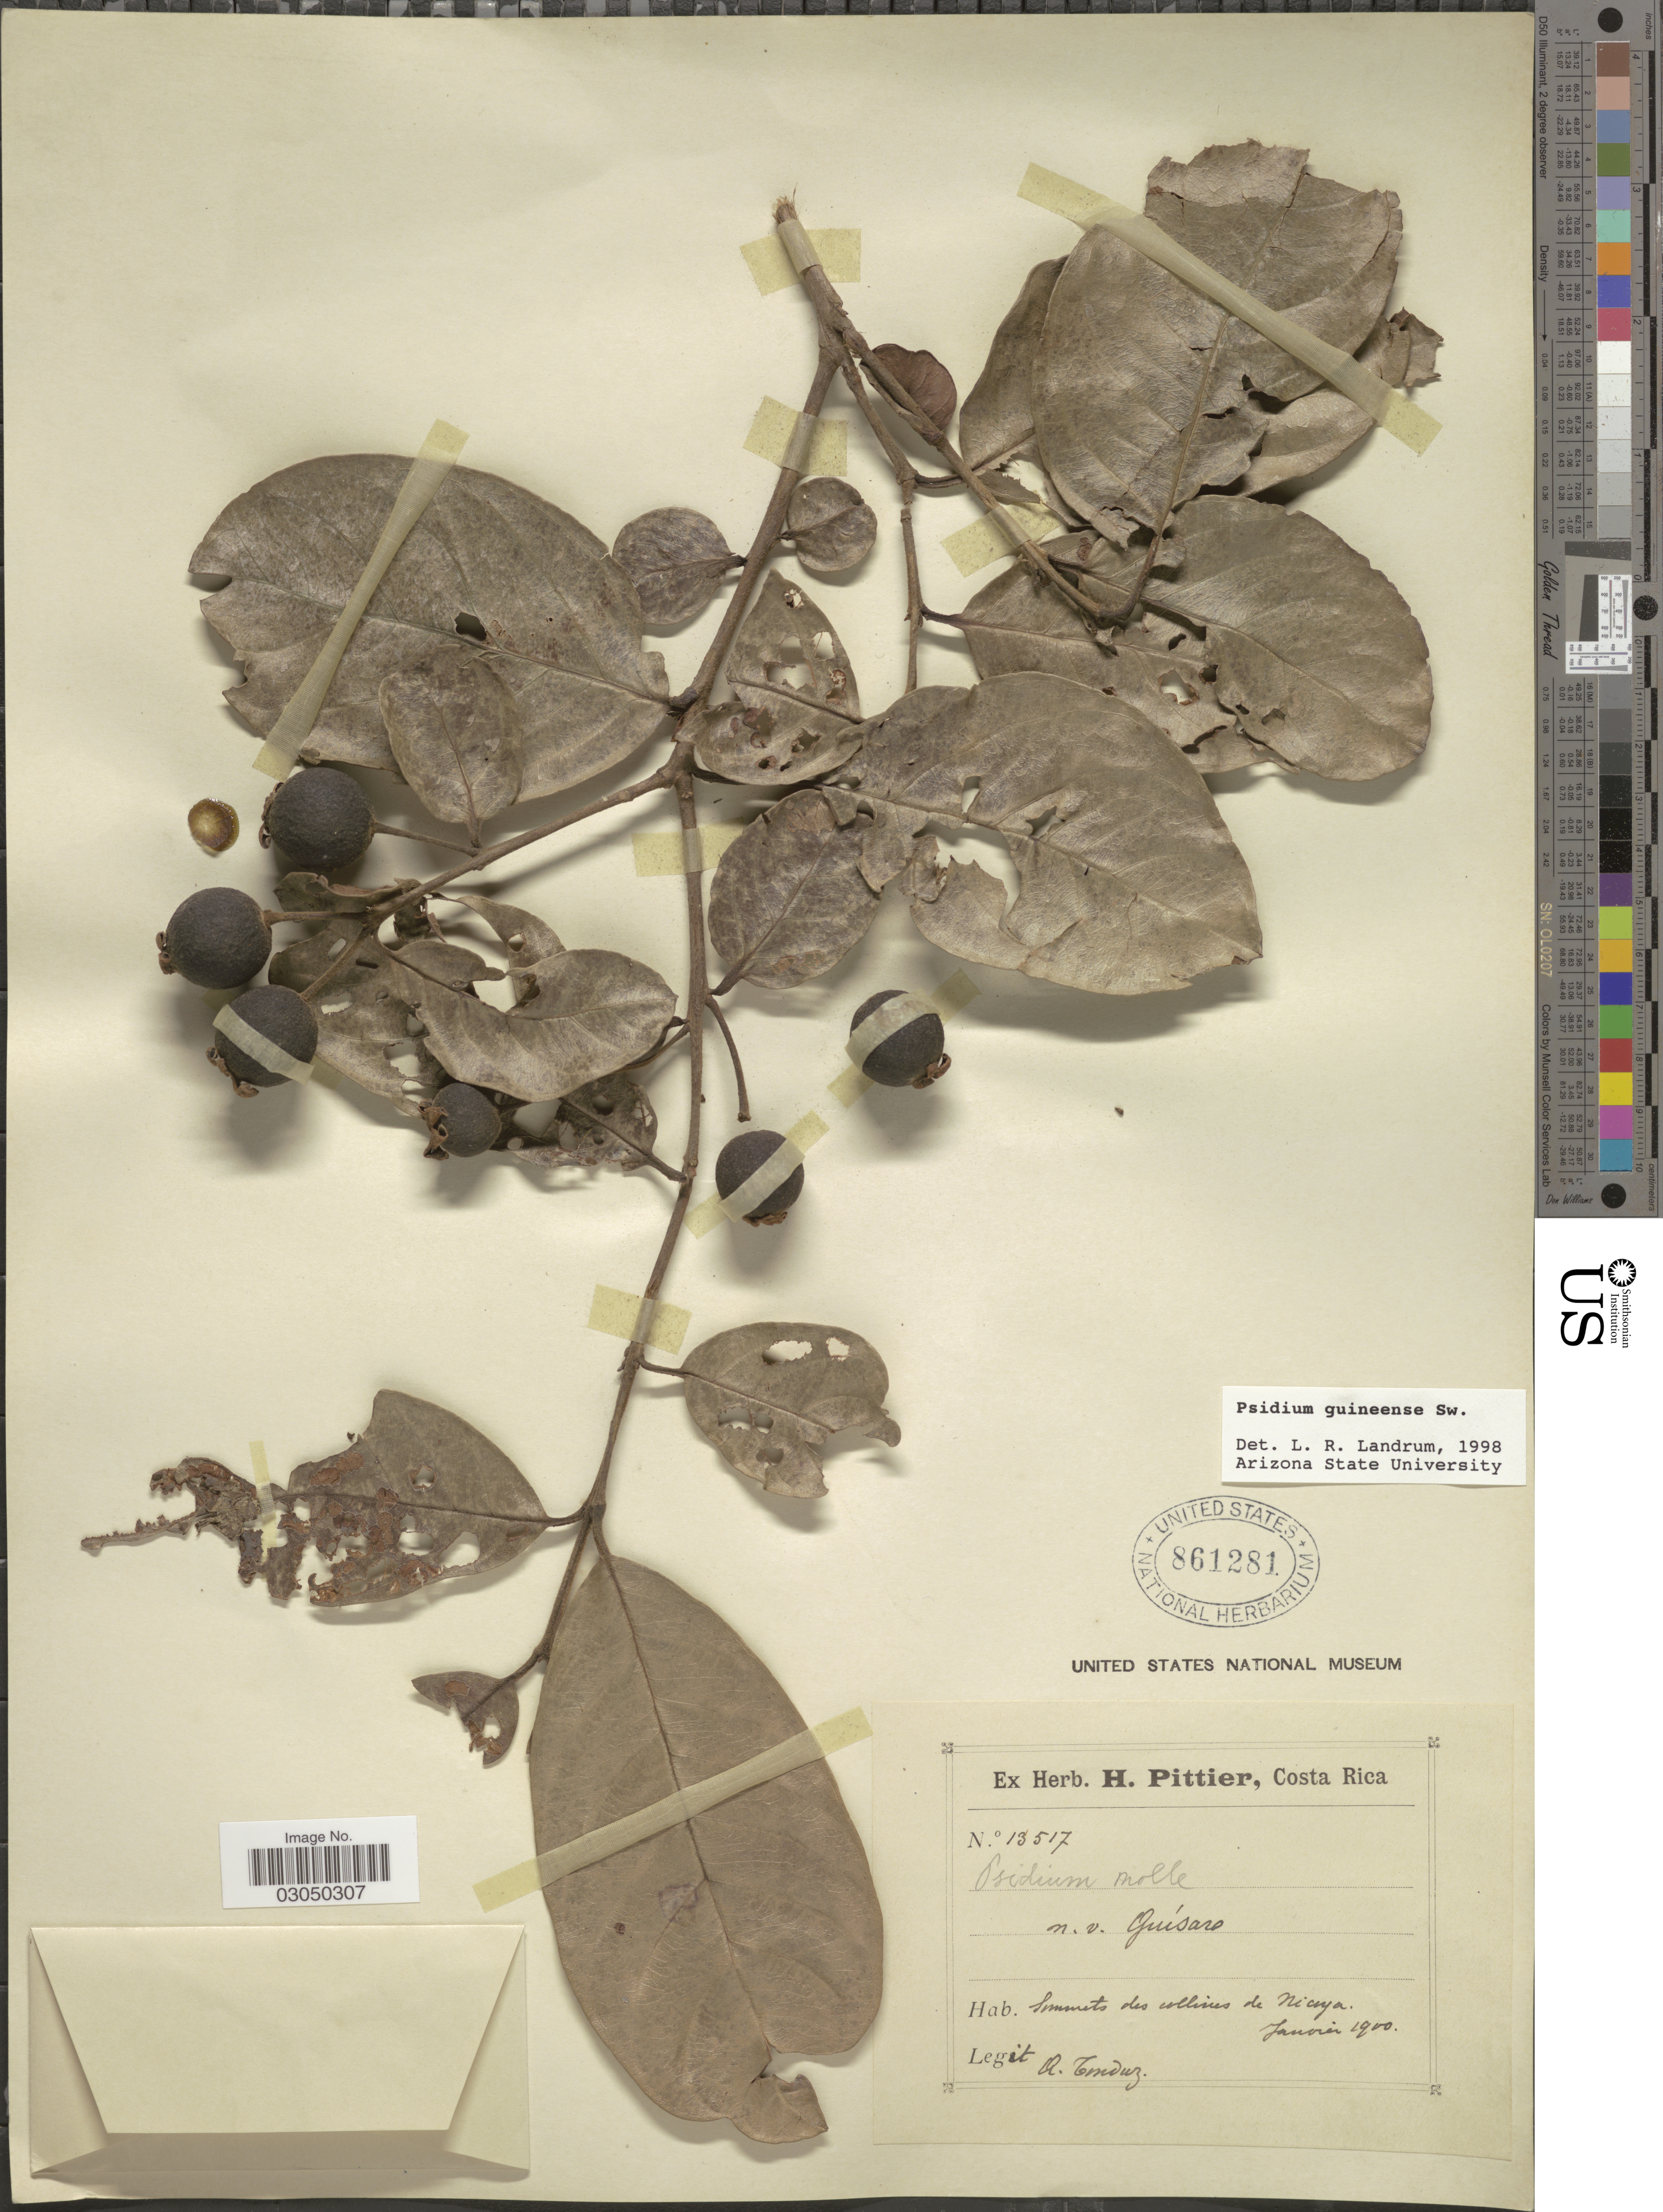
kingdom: Plantae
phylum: Tracheophyta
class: Magnoliopsida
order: Myrtales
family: Myrtaceae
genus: Psidium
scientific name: Psidium guineense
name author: Sw.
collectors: A. Tonduz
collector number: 13517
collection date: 1900-01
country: Costa Rica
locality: Summits des collines de Nicaya.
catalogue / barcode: US 861281